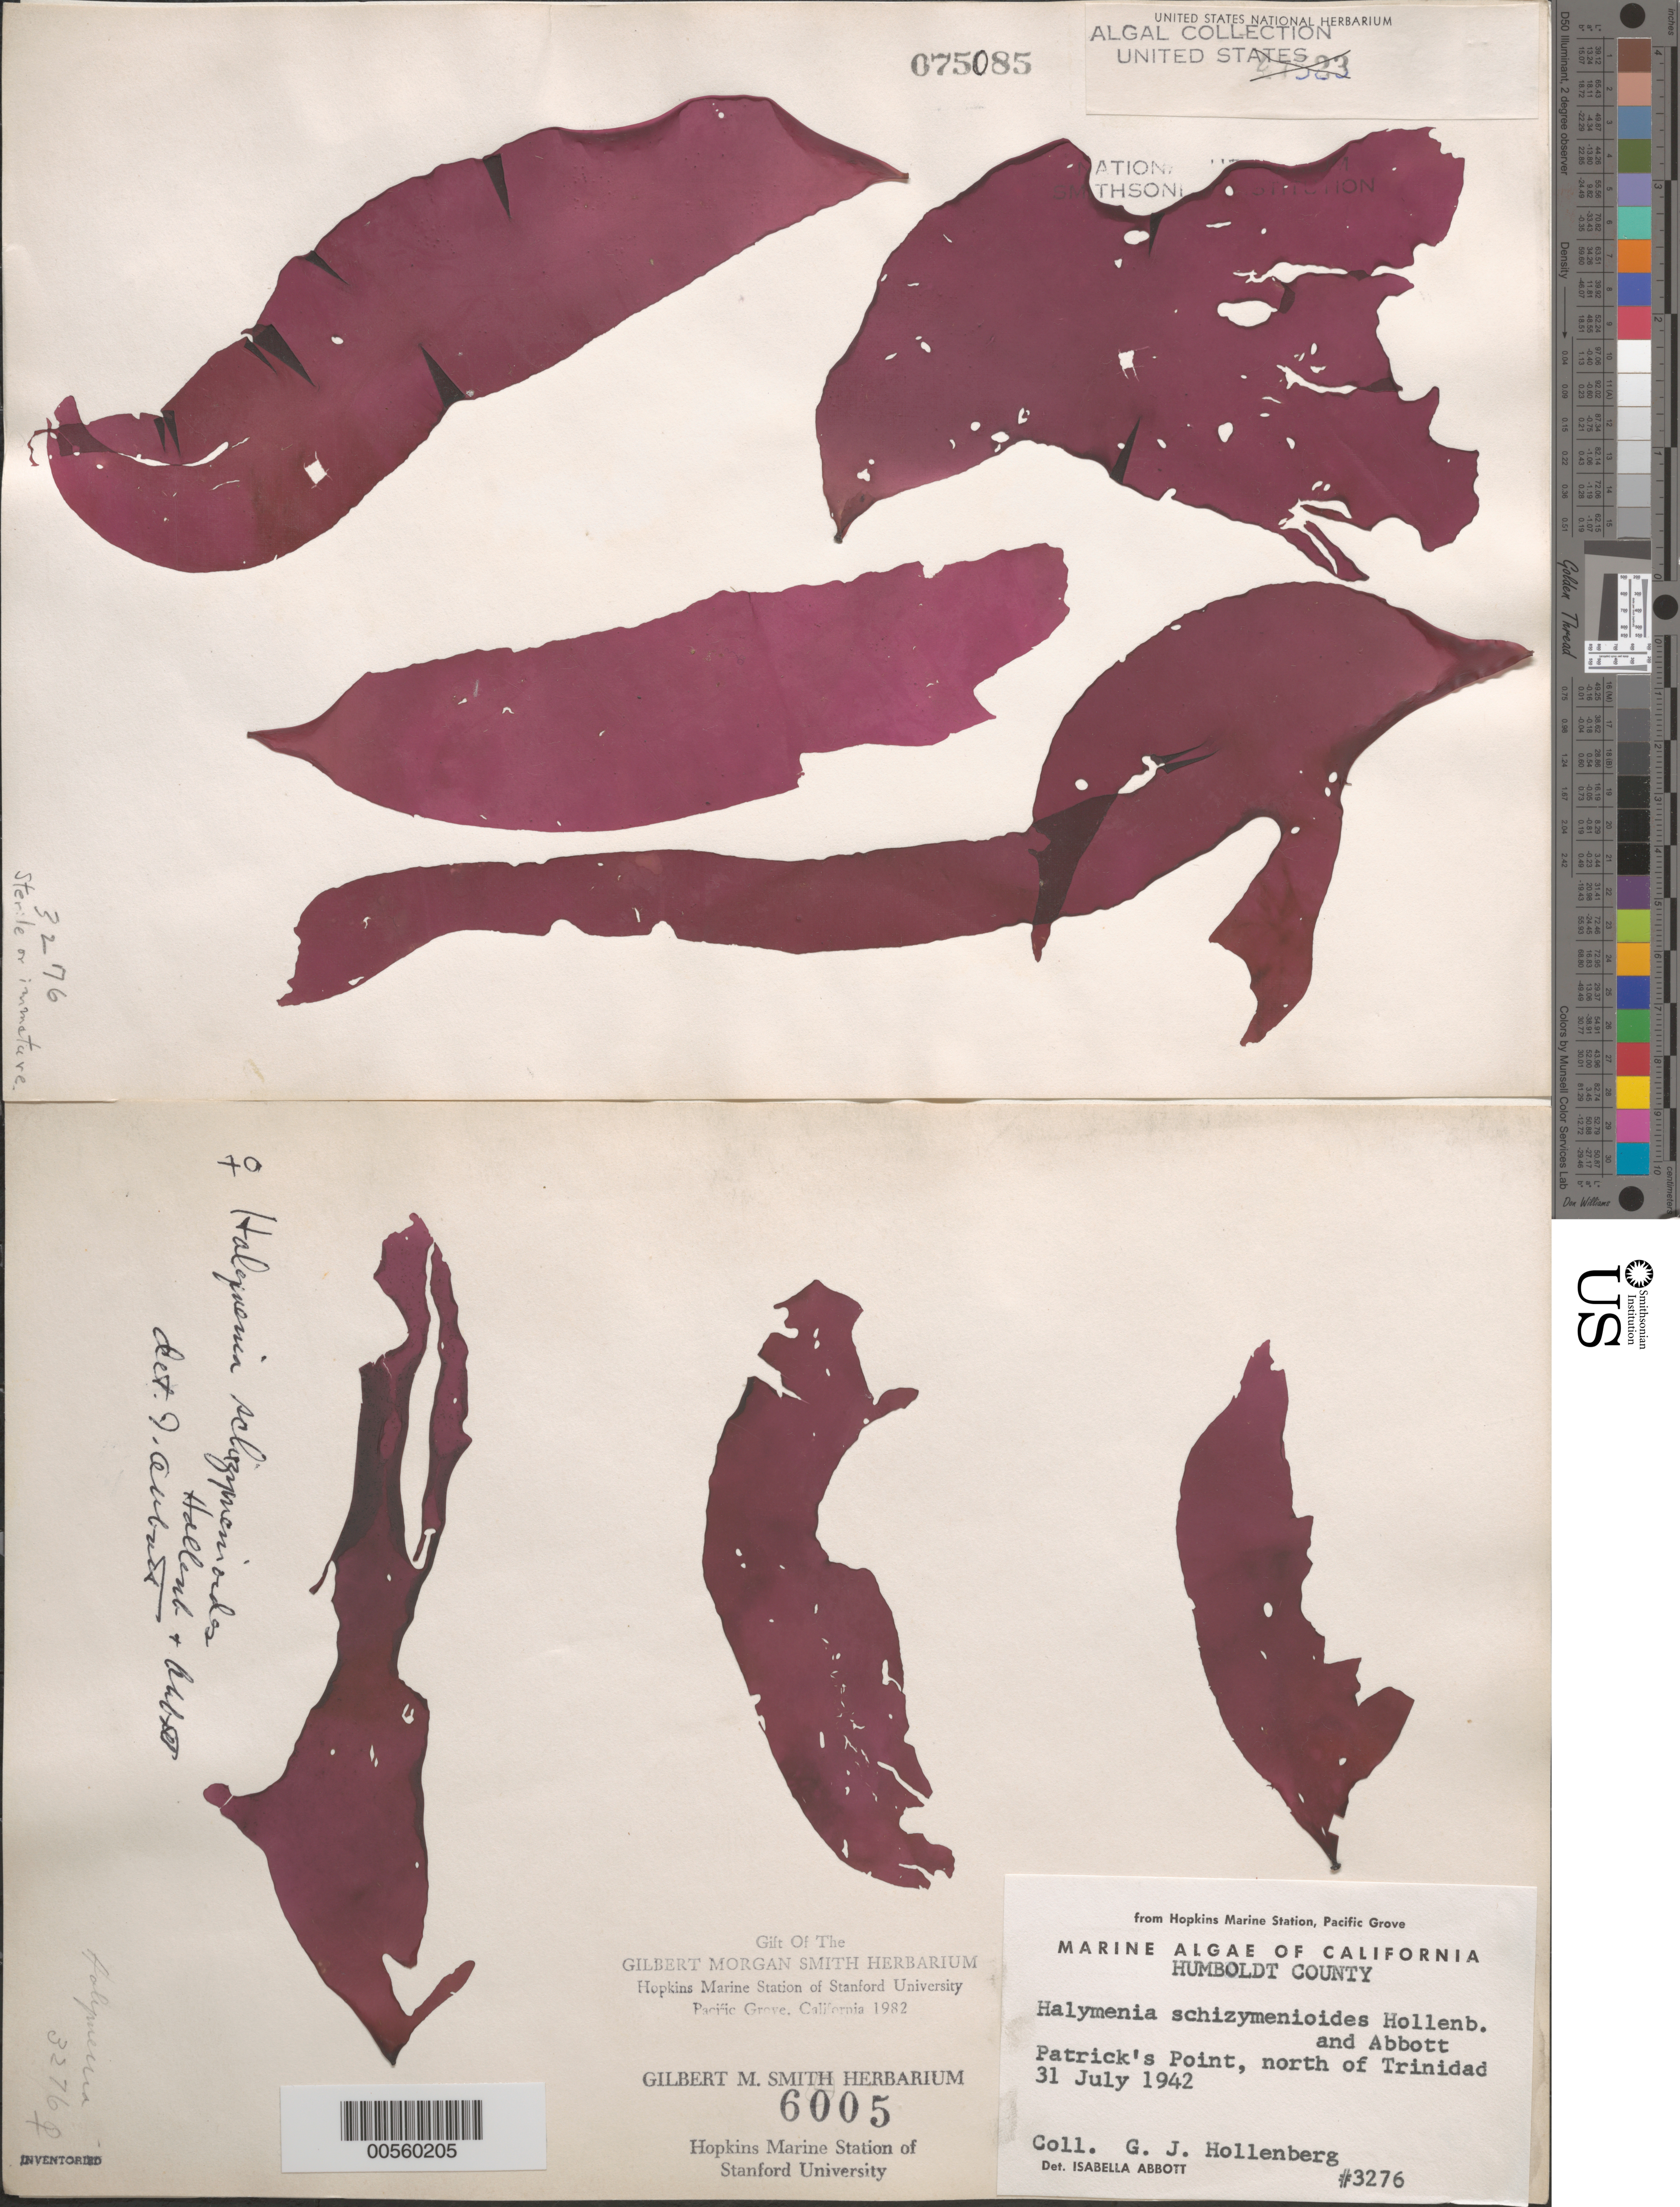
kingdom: Plantae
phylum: Rhodophyta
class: Florideophyceae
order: Halymeniales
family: Halymeniaceae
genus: Halymenia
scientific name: Halymenia schizymenioides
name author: Hollenb. & I.A. Abbott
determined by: Abbott, Isabella A.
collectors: G. Hollenberg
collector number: GJH 3276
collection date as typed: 31 Jul 1942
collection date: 1942-07-31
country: United States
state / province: California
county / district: Humboldt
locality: Patrick's Point, north of Trinidad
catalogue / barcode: US 75085